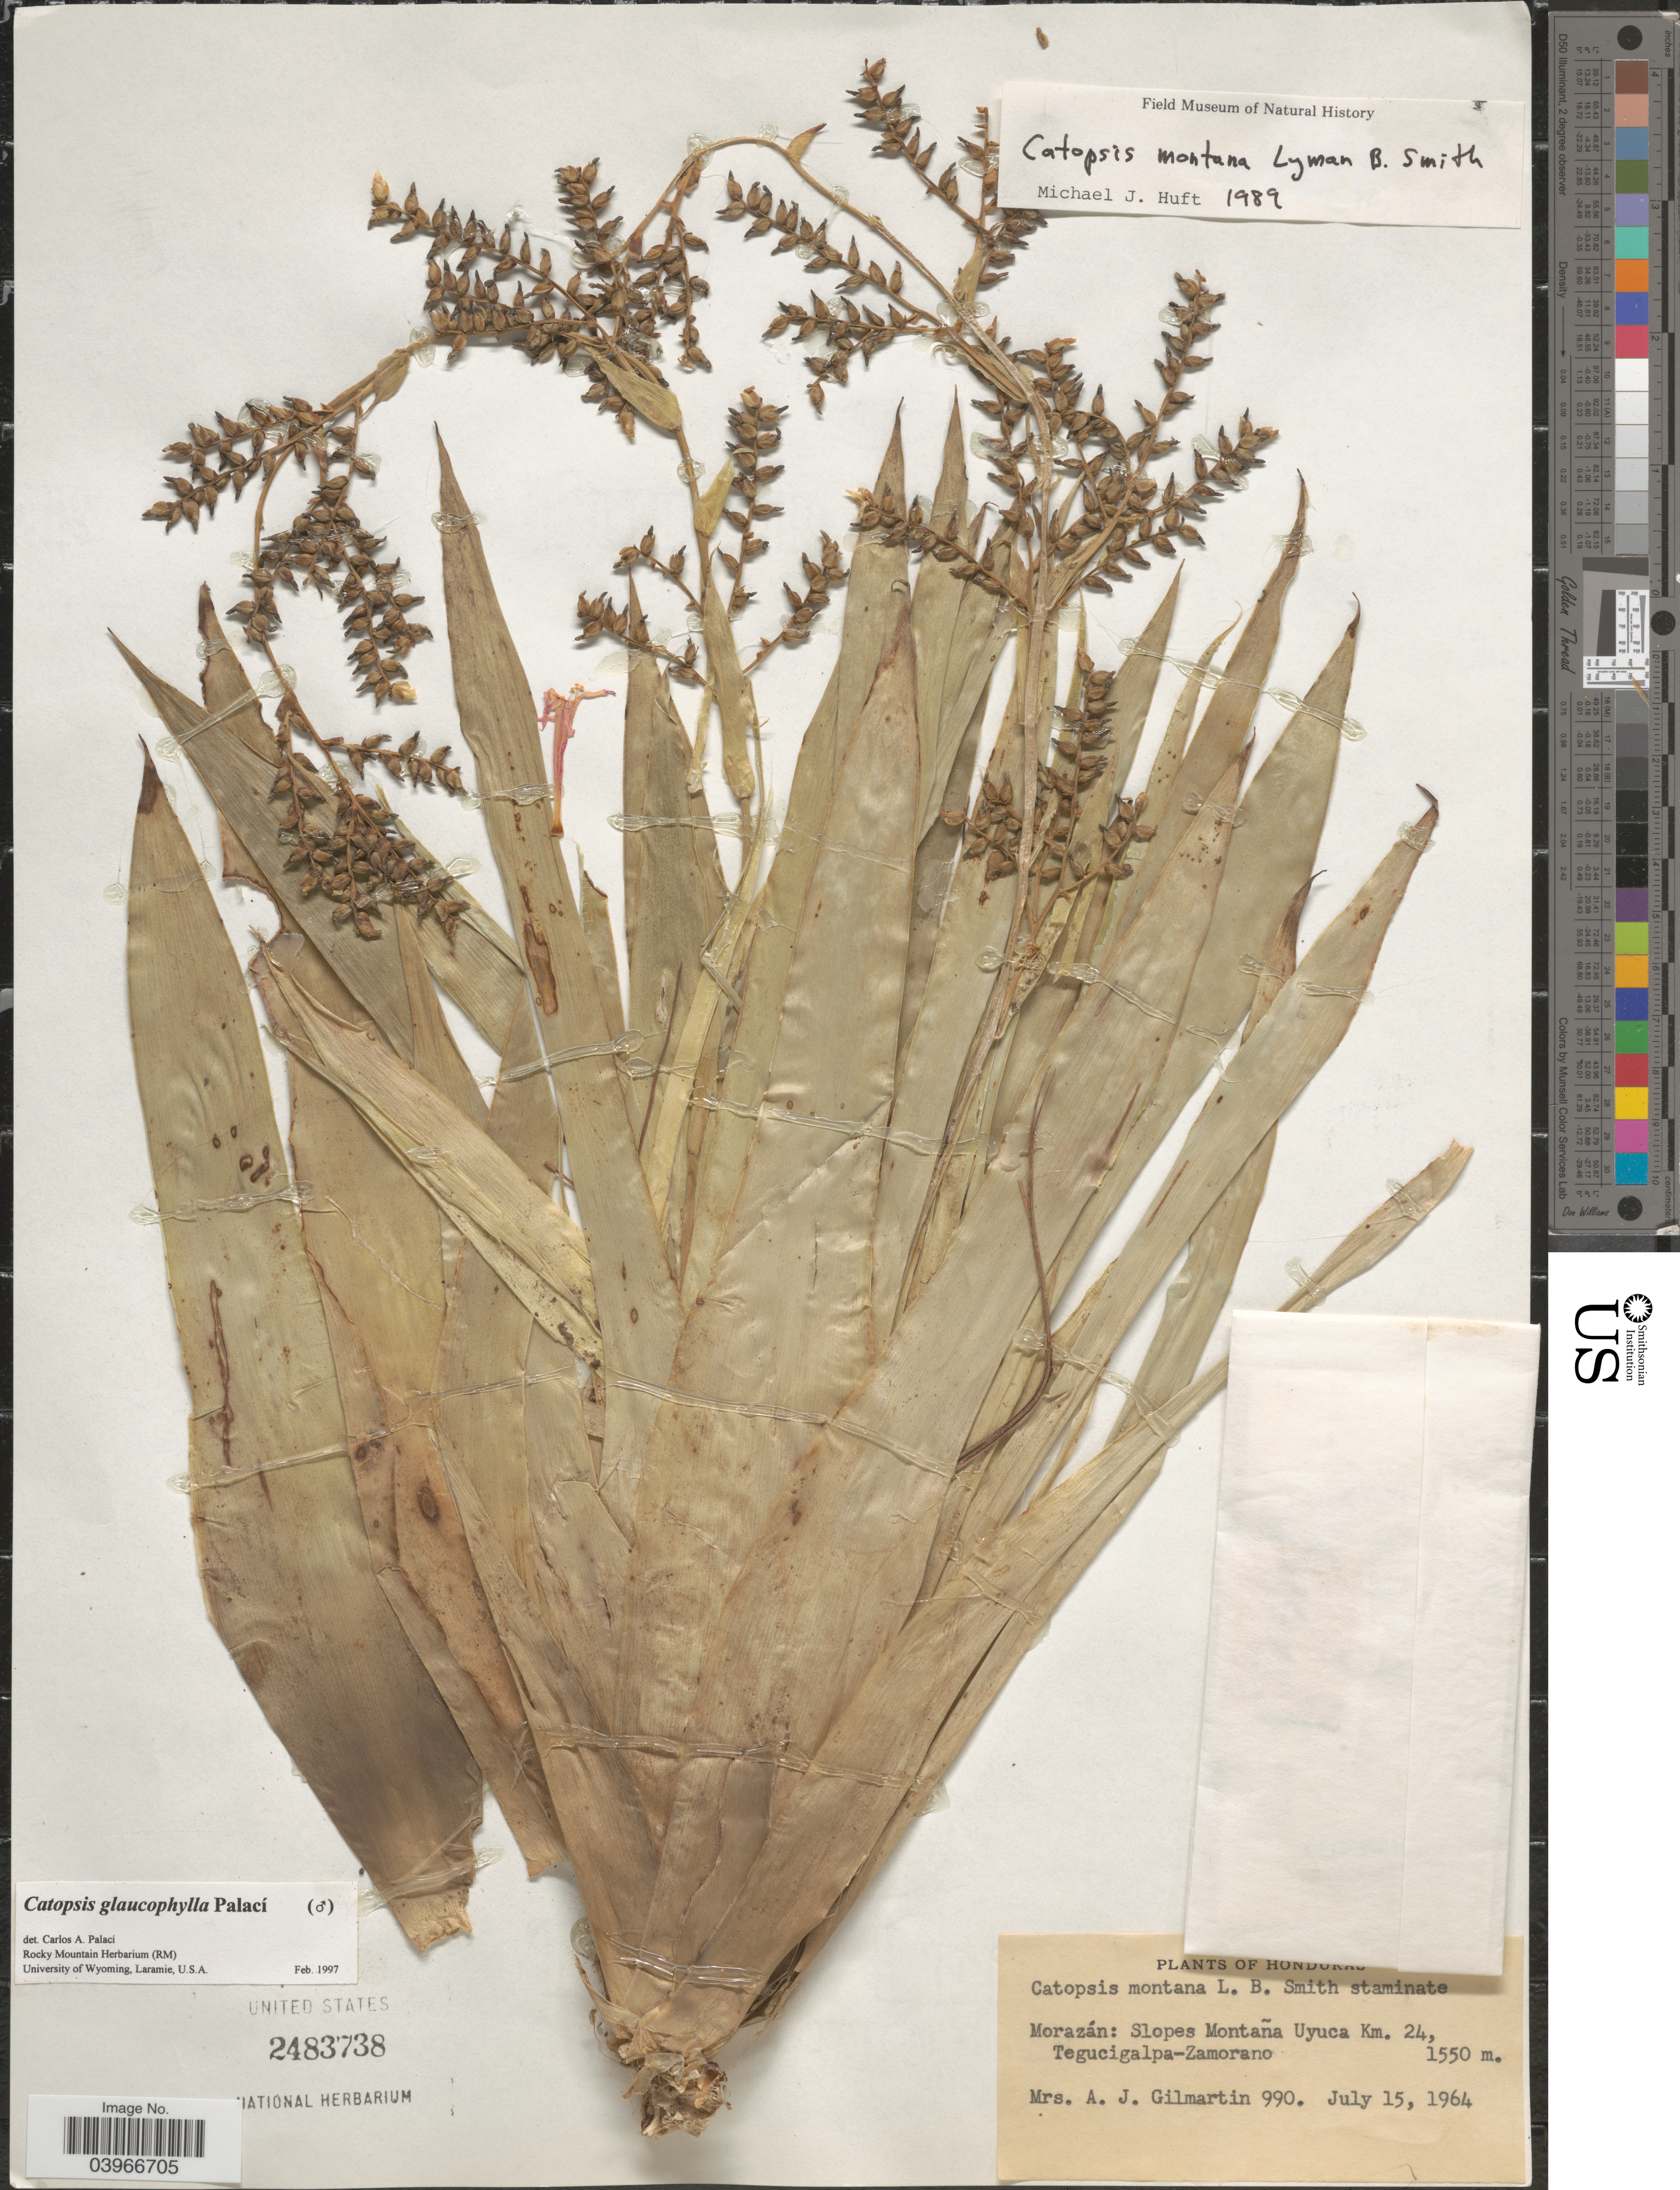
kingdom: Plantae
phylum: Tracheophyta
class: Liliopsida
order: Poales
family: Bromeliaceae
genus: Catopsis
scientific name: Catopsis glaucophylla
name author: Palací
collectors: A. J. Gilmartin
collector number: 990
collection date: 1964-07-15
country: Honduras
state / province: Fco. Morazán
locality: Morazán: Slopes Montaña Uyuca, Km. 24 Tegucigalpa-Zamorano.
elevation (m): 1550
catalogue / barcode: US 2483738